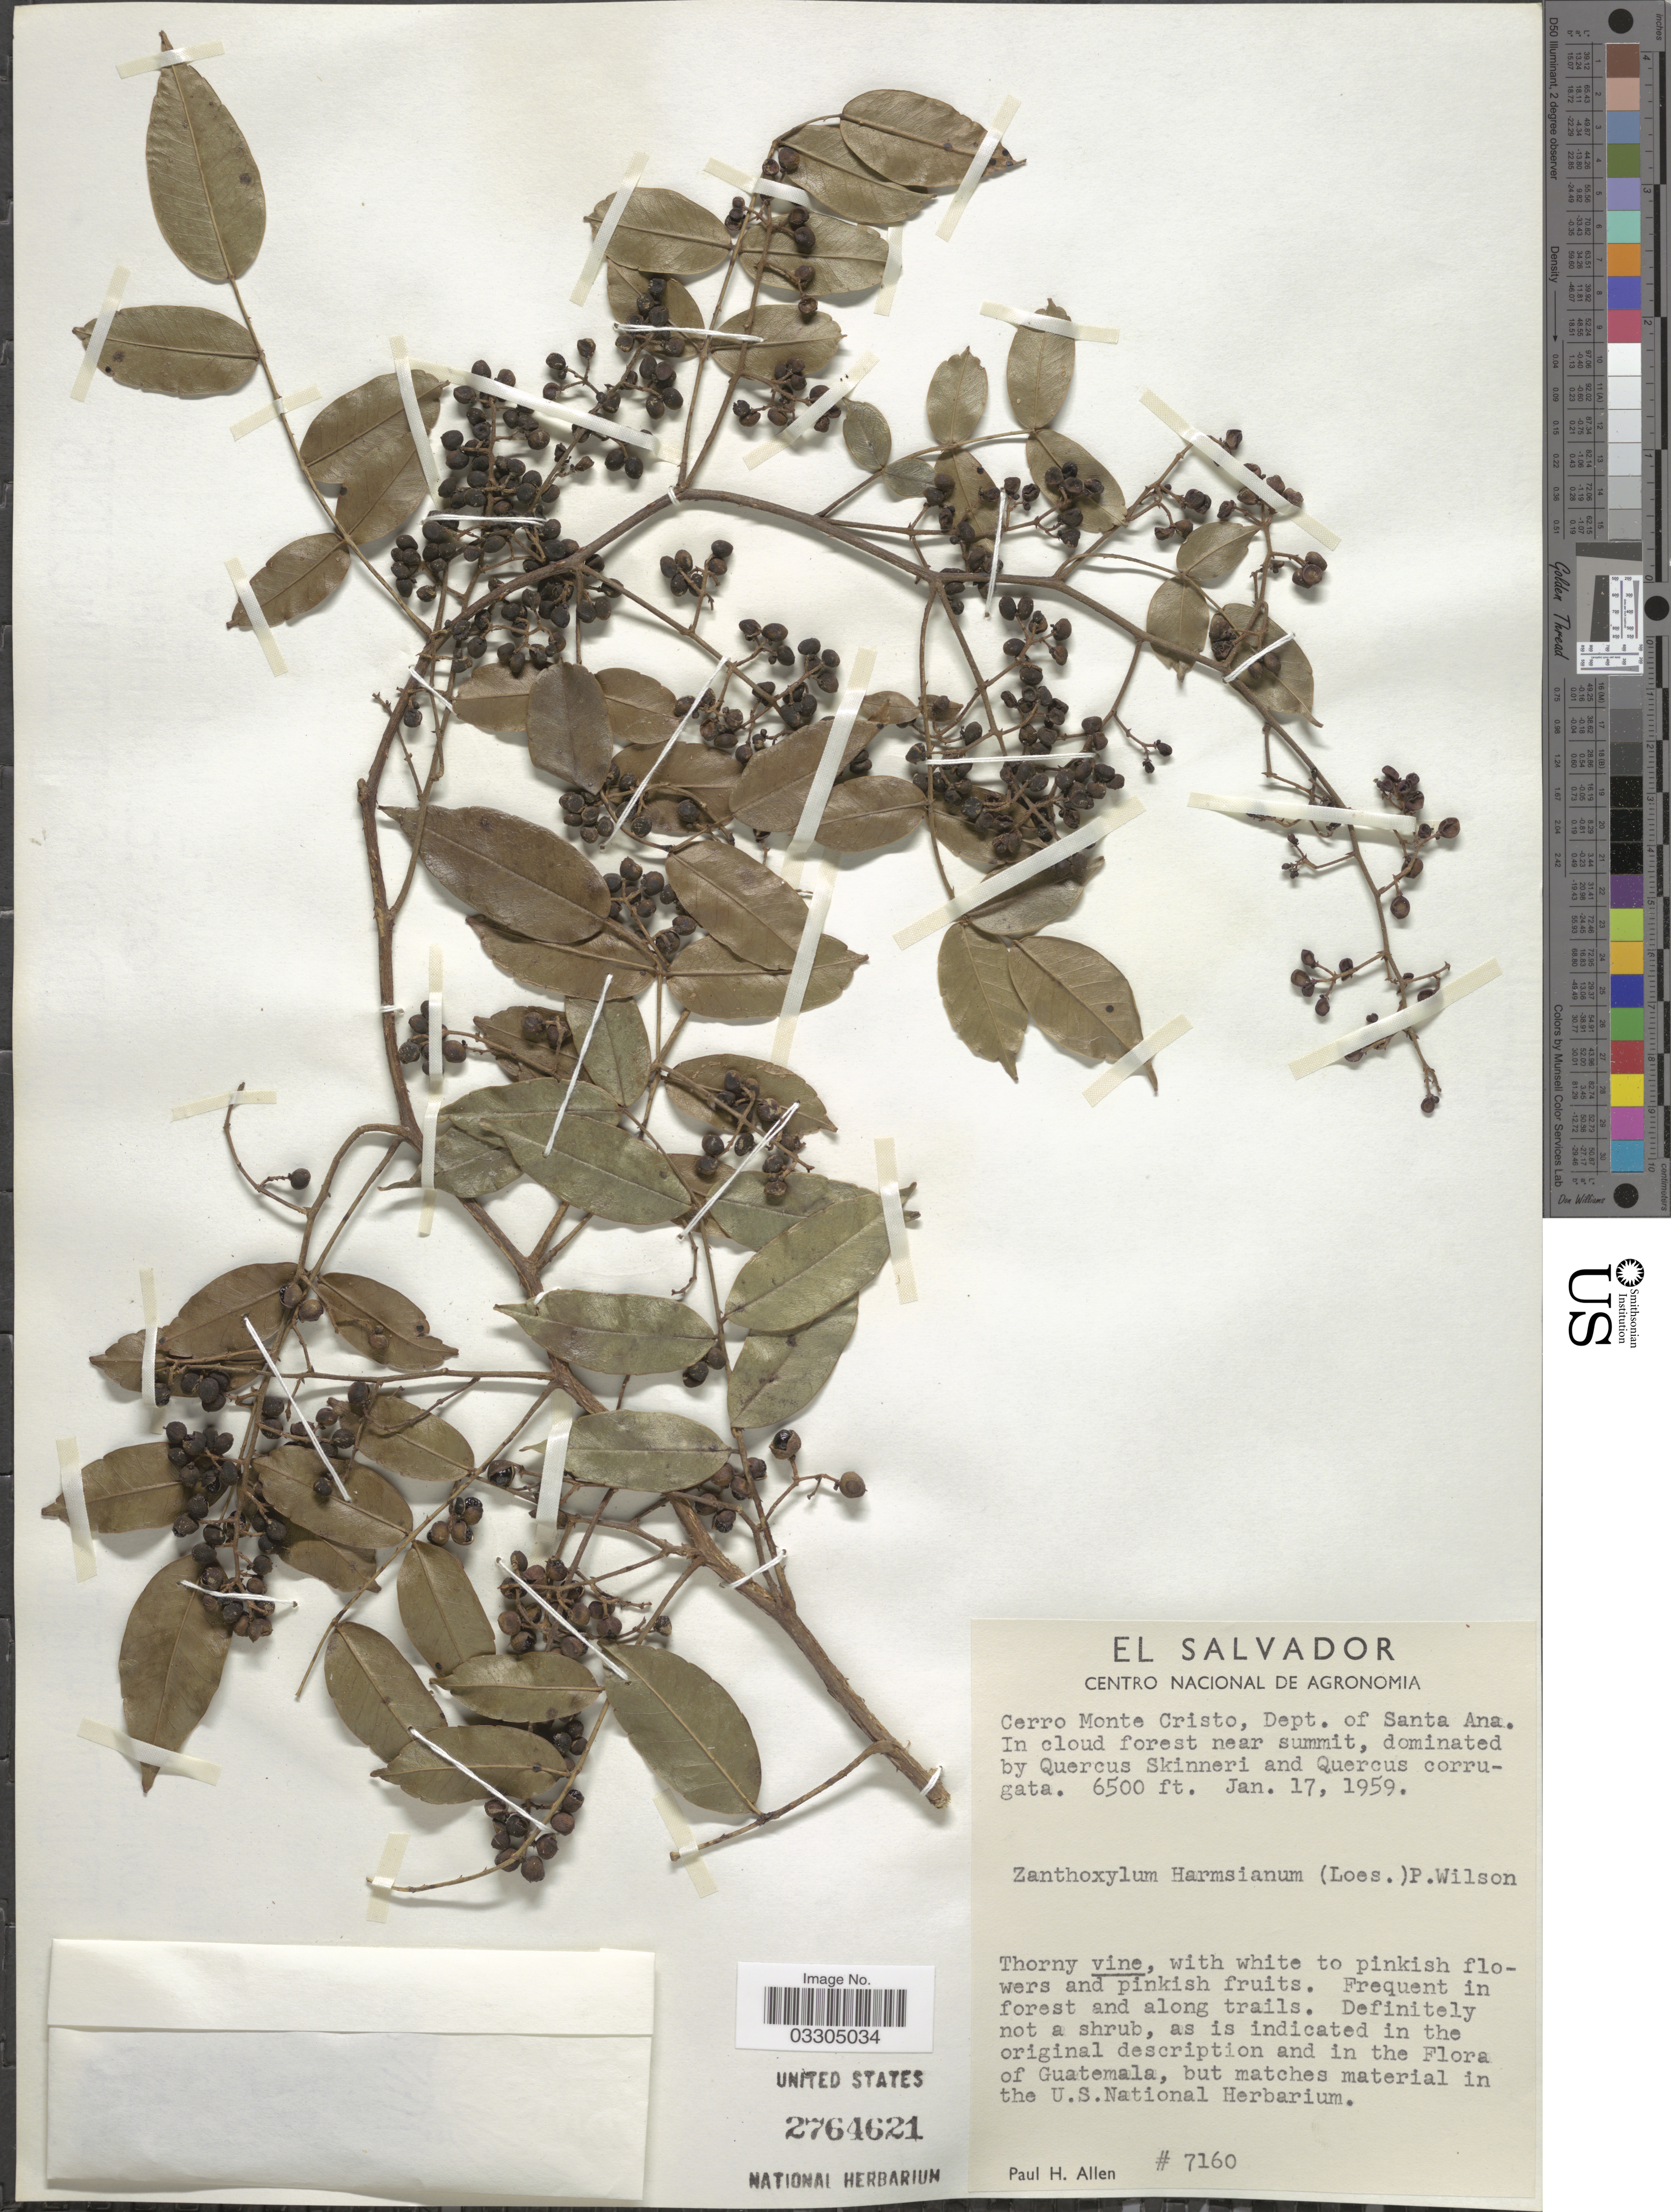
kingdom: Plantae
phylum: Tracheophyta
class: Magnoliopsida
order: Sapindales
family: Rutaceae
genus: Zanthoxylum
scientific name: Zanthoxylum harmsianum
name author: (Loes.) P. Wilson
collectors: P. H. Allen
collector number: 7160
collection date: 1959-01-17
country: El Salvador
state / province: Santa Ana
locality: Cerro Monte Cristo, Dept. of Santa Ana. In cloud forest near summit.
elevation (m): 1981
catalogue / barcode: US 2764621